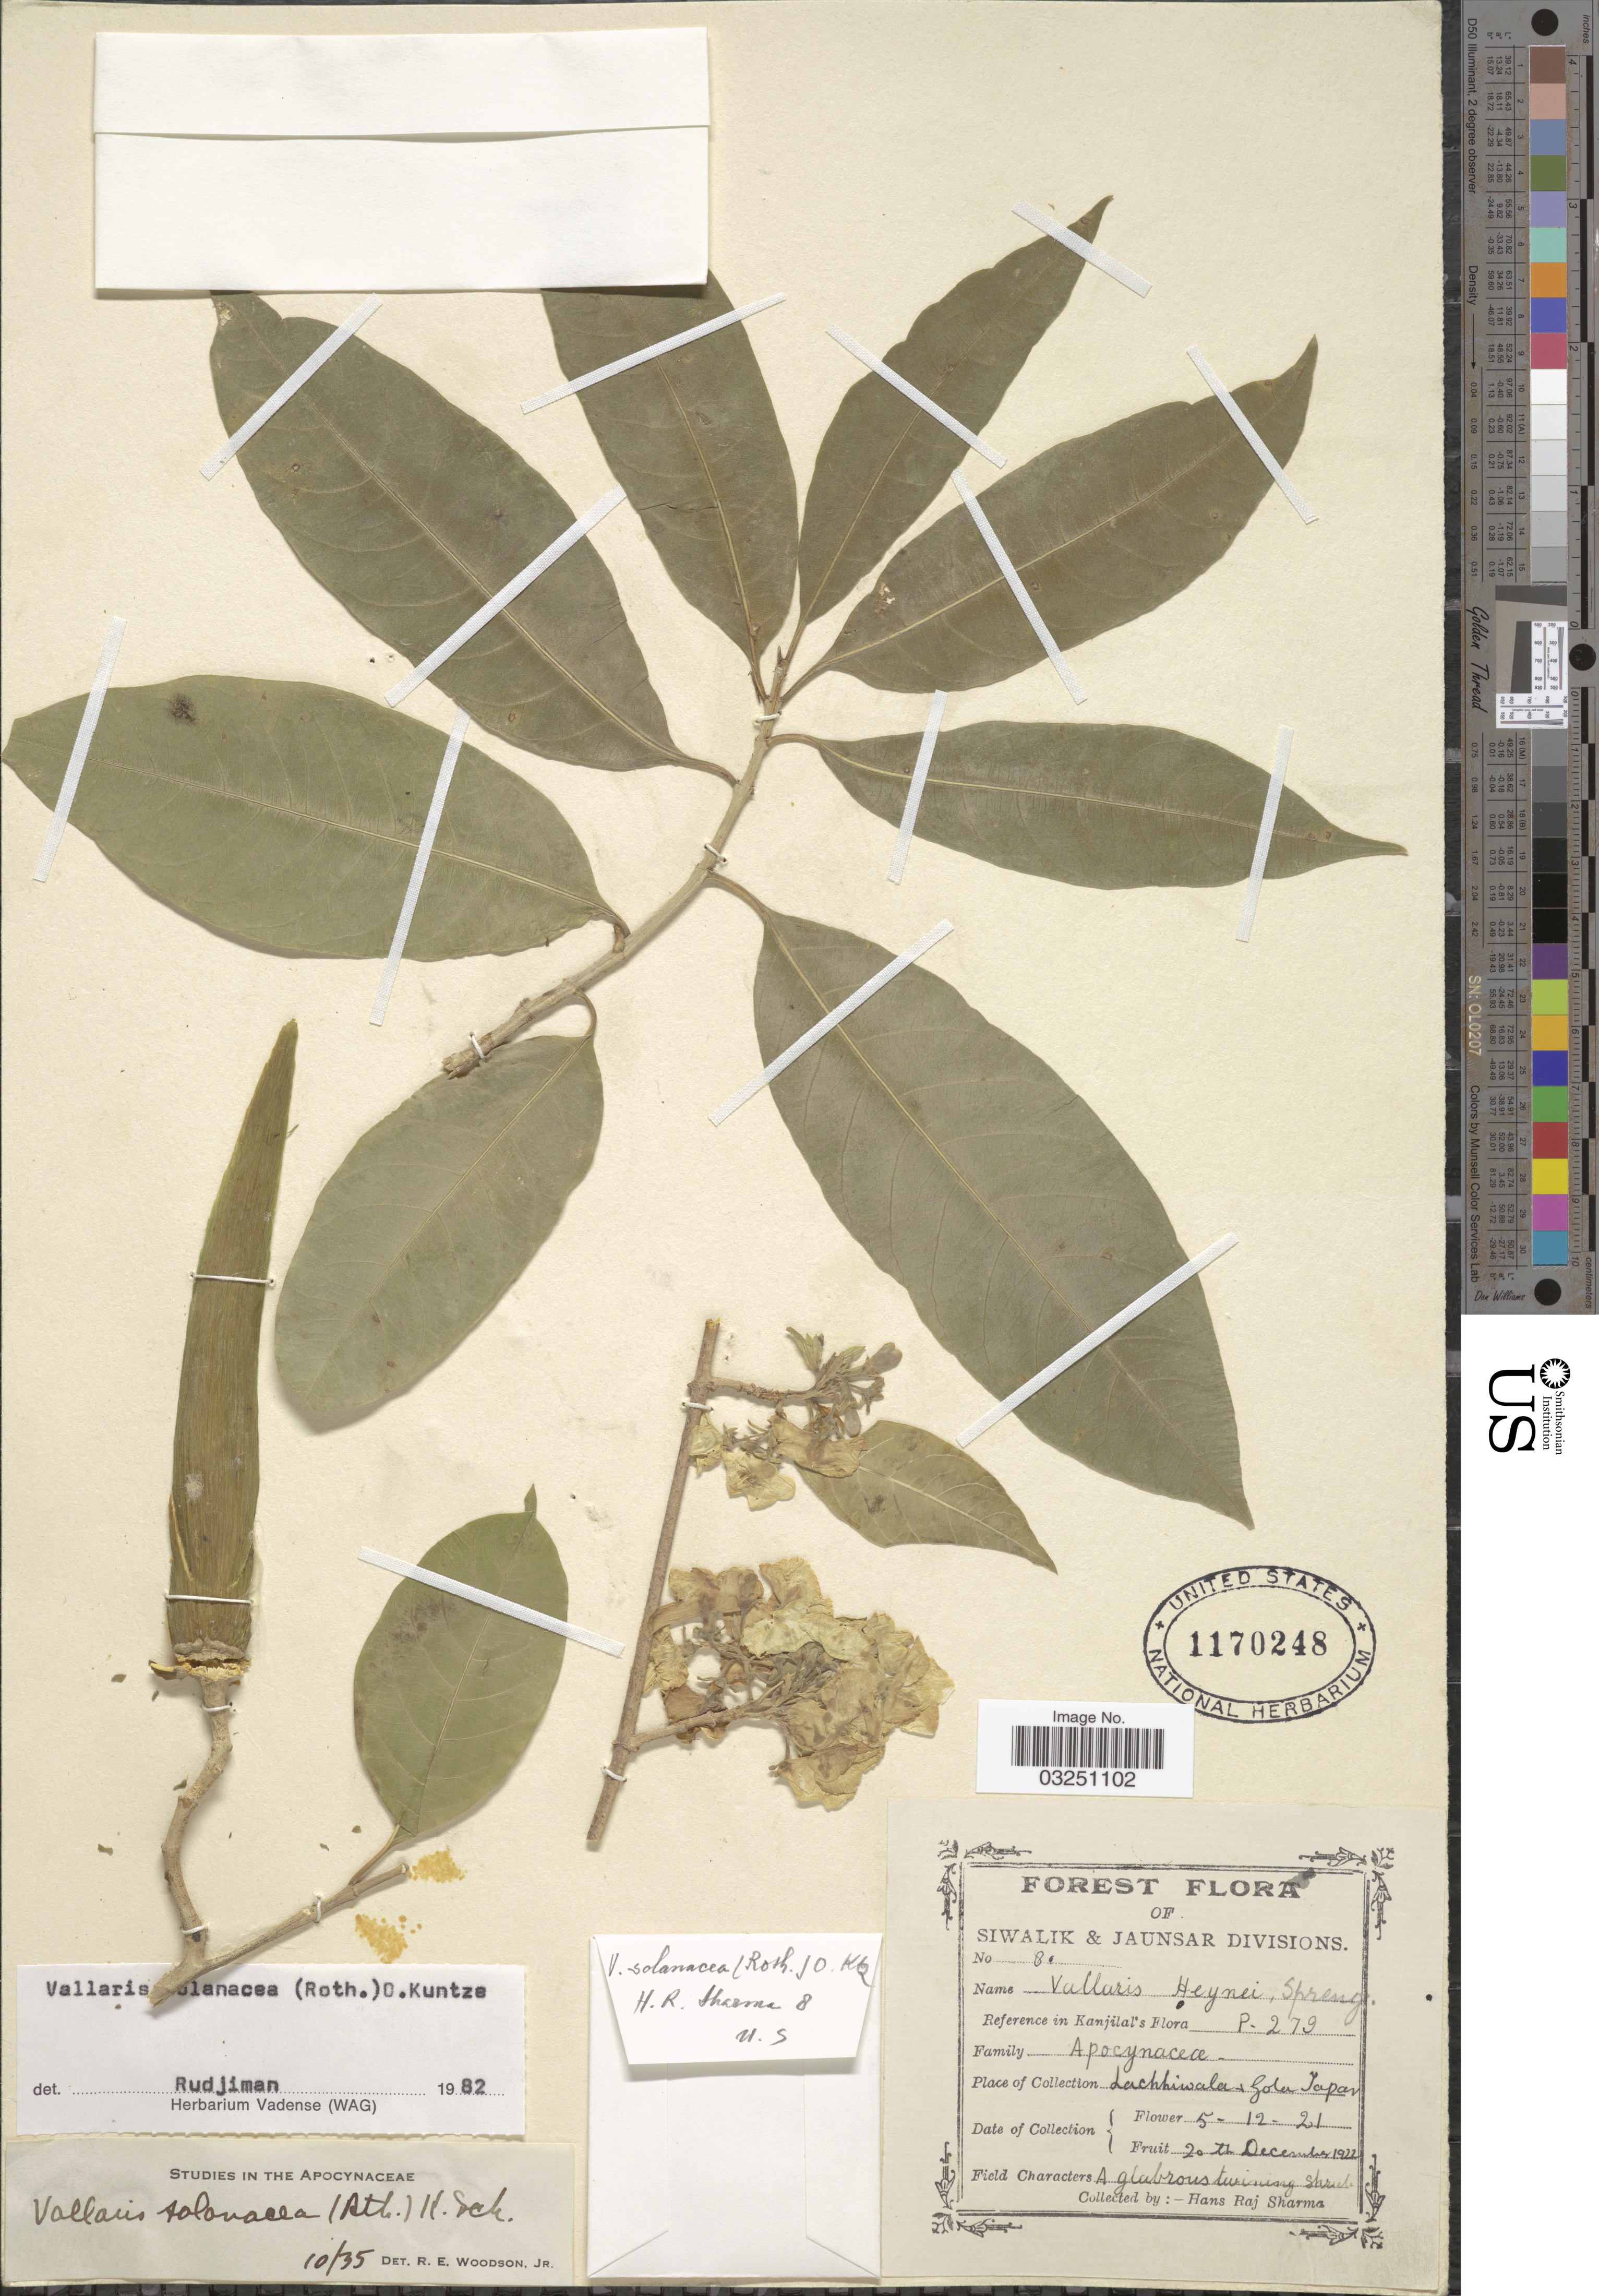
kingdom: Plantae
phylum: Tracheophyta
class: Magnoliopsida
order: Gentianales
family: Apocynaceae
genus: Vallaris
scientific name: Vallaris solanacea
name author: (Roth) Kuntze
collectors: H. Sharma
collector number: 80*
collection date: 1921-12-05/1922-12-20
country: India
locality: Lachhiwala & Gola Japar.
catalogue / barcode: US 1170248